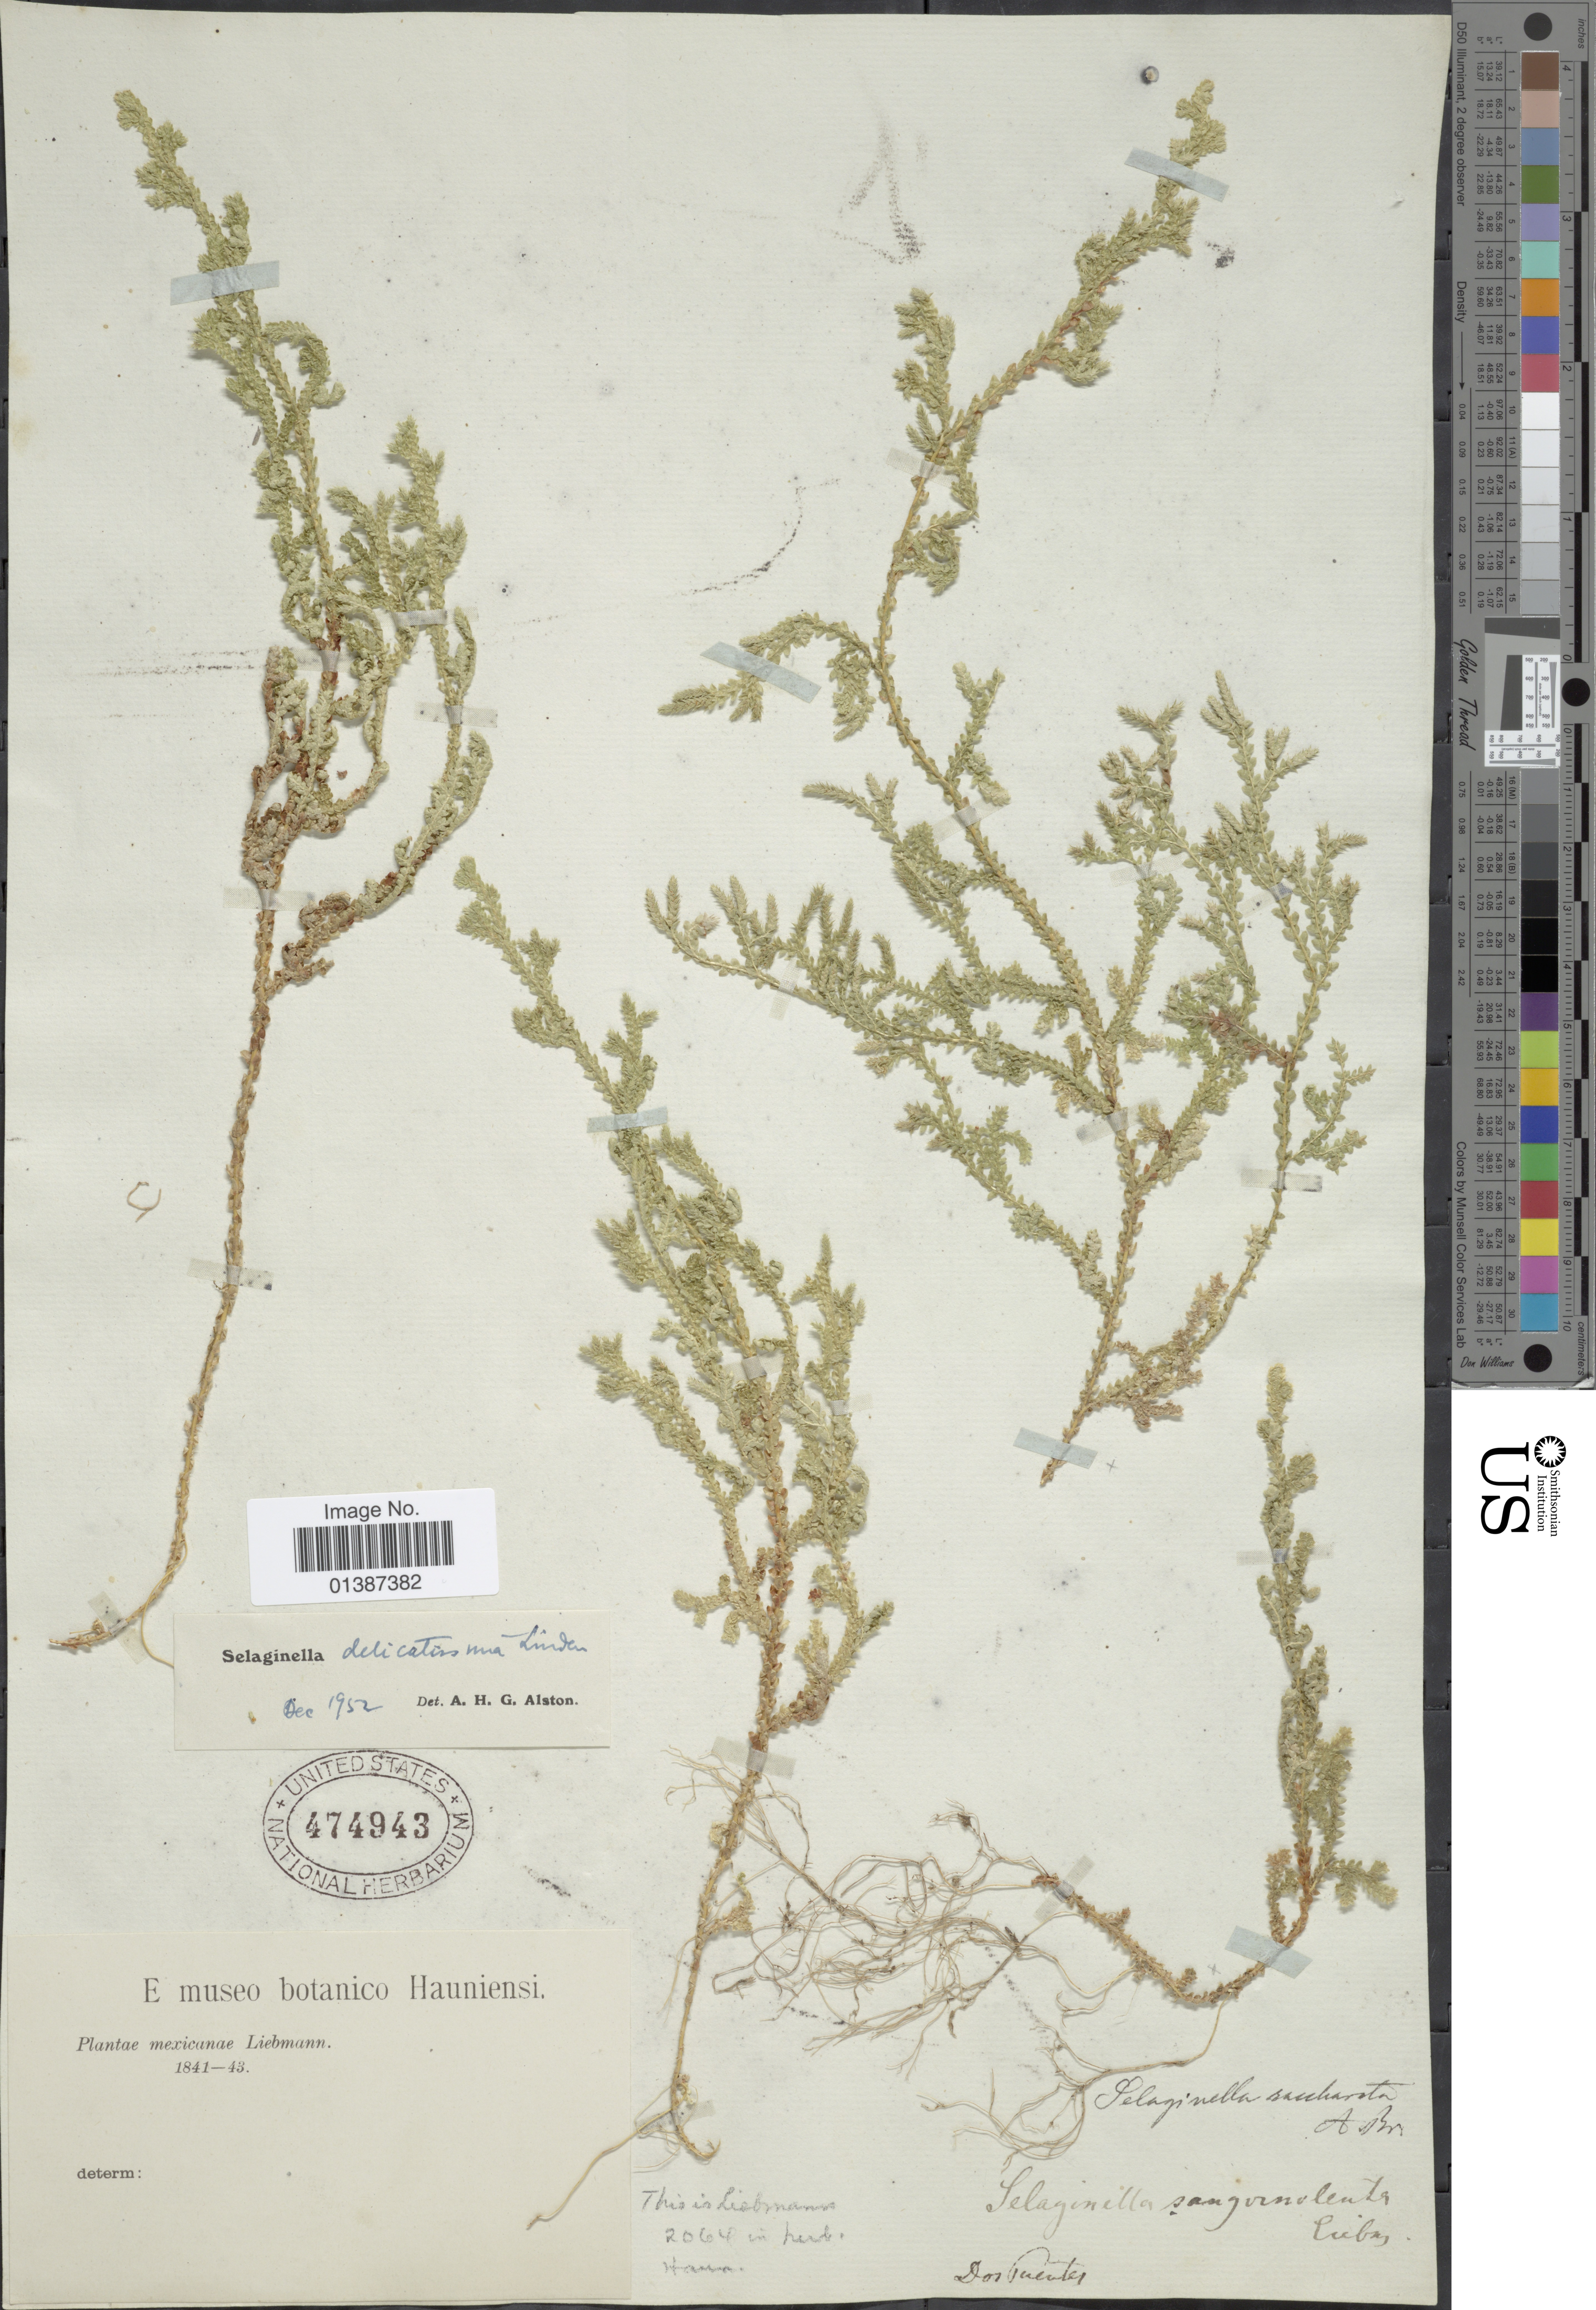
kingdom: Plantae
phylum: Tracheophyta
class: Lycopodiopsida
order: Selaginellales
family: Selaginellaceae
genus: Selaginella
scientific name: Selaginella delicatissima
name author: Linden ex A. Braun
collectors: Liebmann, --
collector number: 2064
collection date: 1841/1843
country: Mexico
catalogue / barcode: US 474943